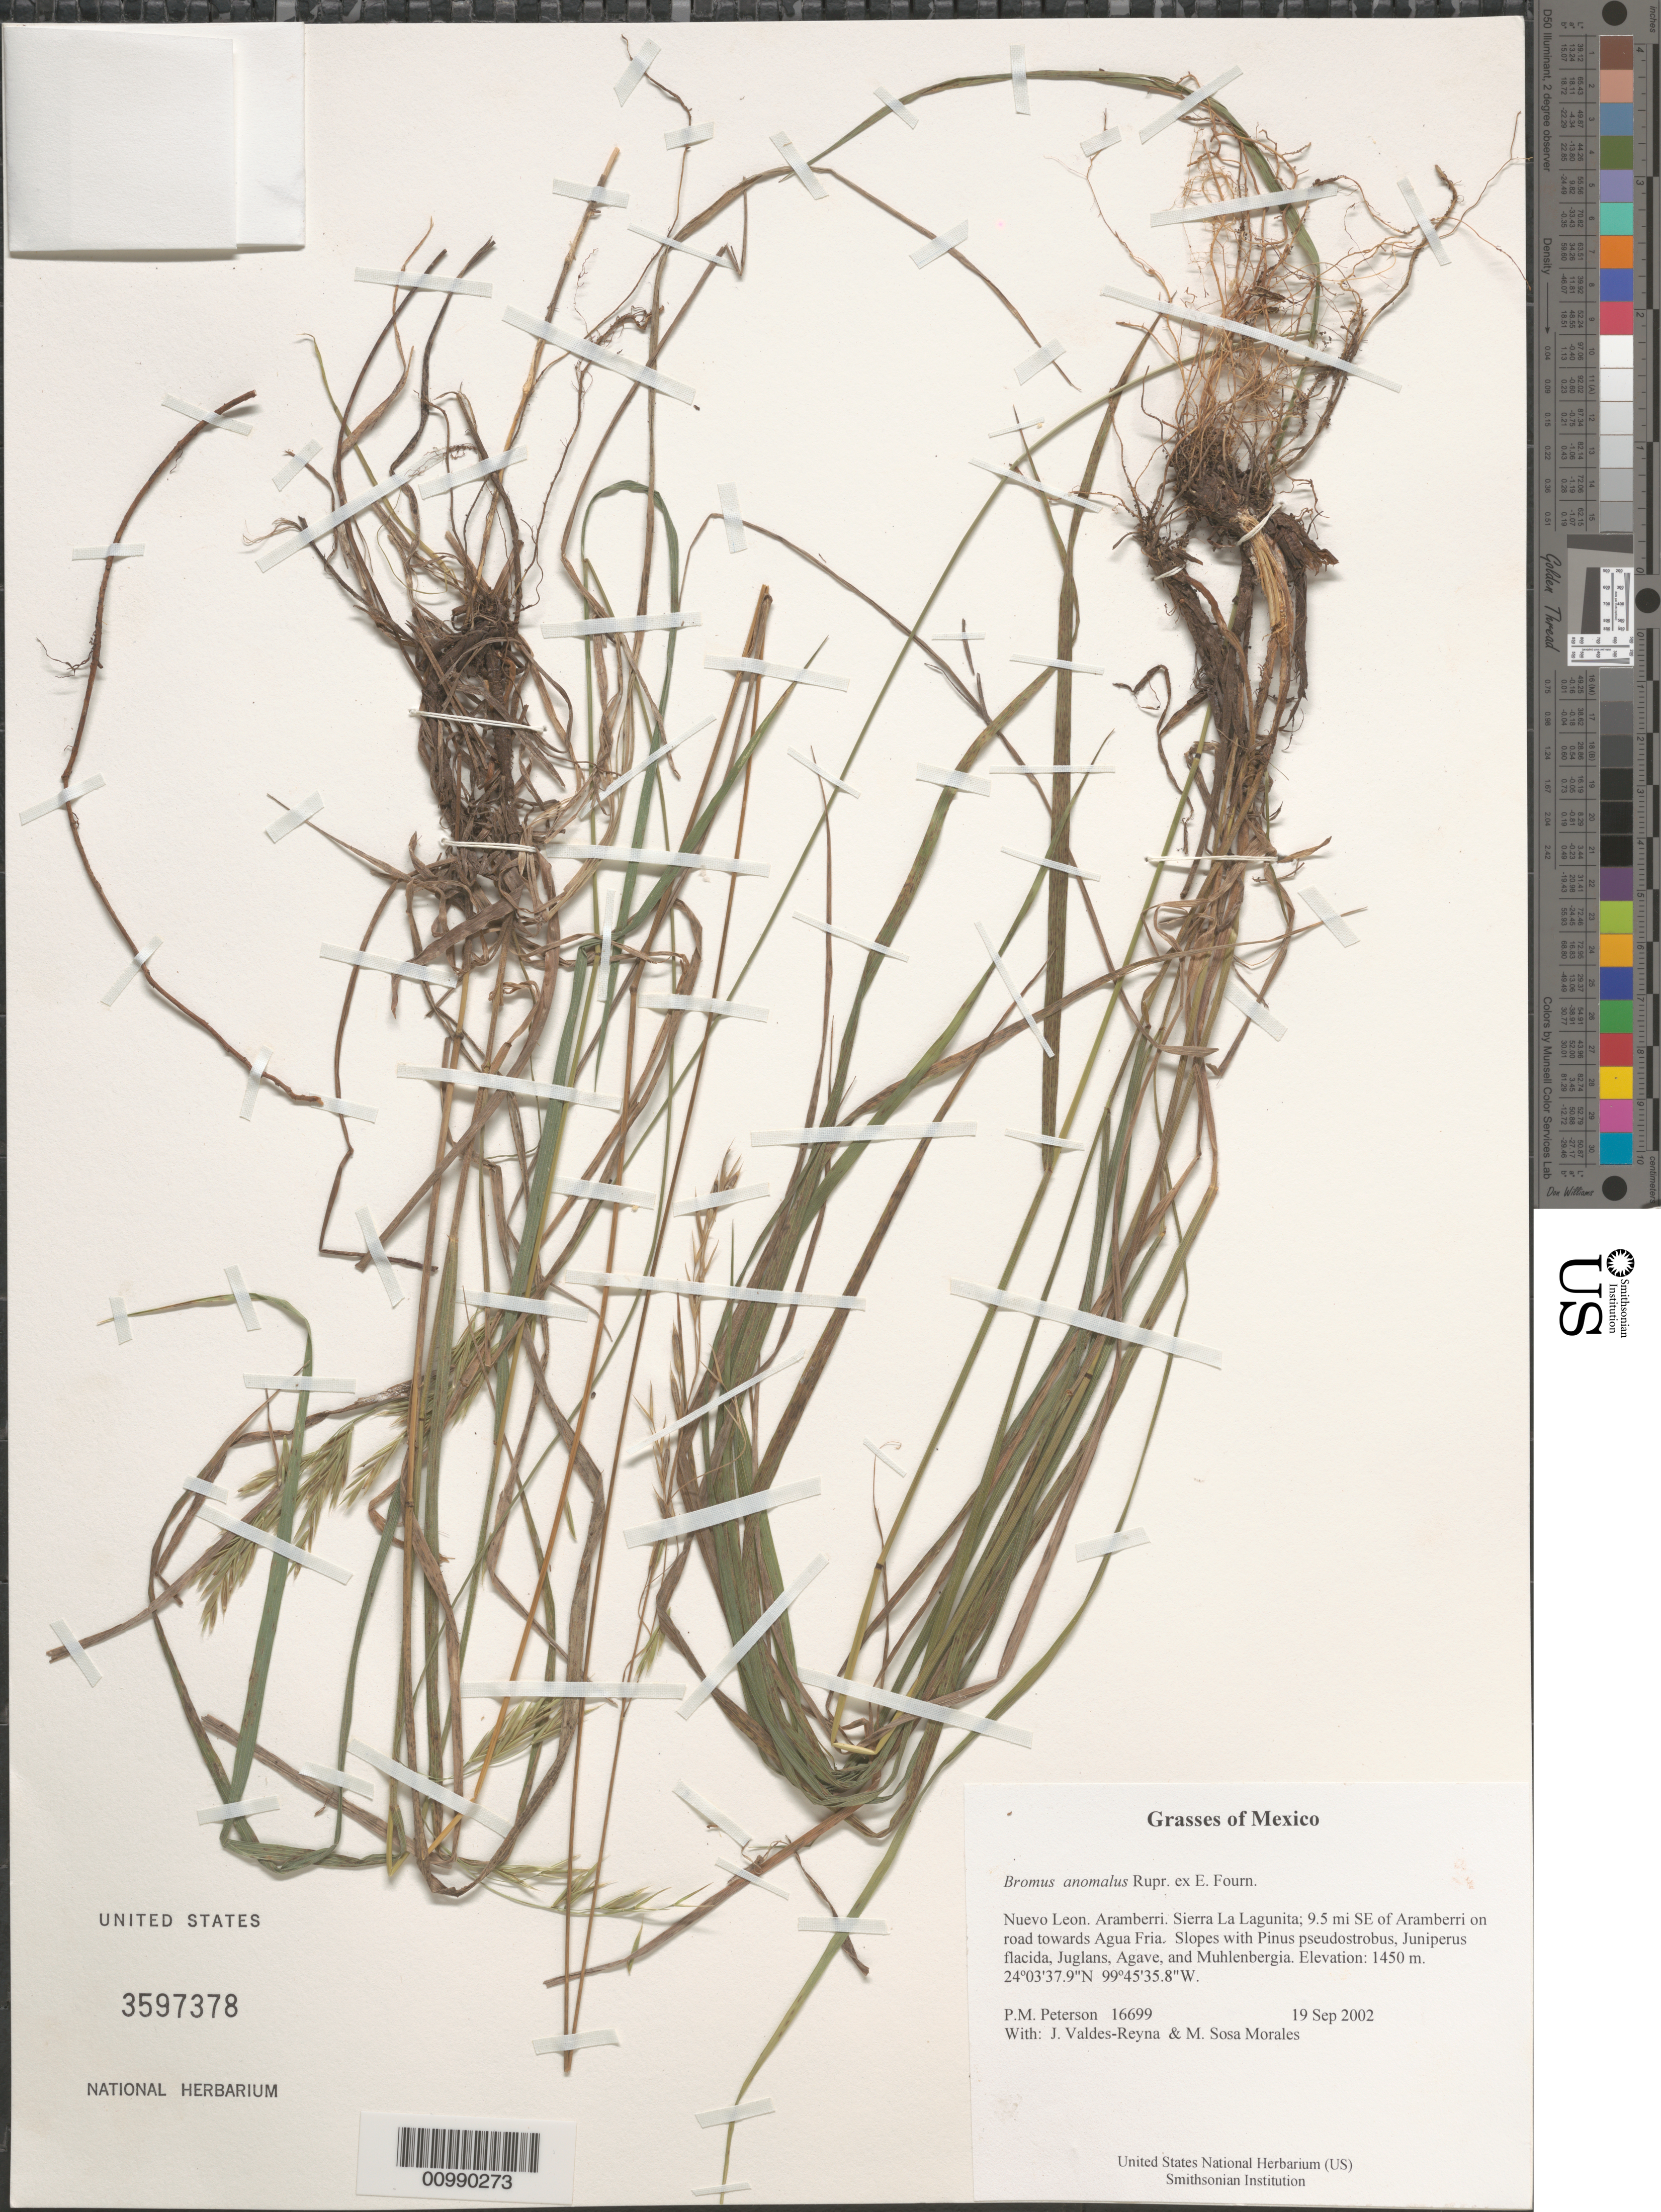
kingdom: Plantae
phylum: Tracheophyta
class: Liliopsida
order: Poales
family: Poaceae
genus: Bromus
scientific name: Bromus anomalus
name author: Rupr. ex E. Fourn.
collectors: P. M. Peterson, J. Valdés-Reyna & M. Sosa Morales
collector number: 16699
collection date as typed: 19 Sep 2002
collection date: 2002-09-19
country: Mexico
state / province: Nuevo León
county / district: Aramberri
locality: Sierra La Lagunita; 9.5 mi SE of Aramberri on road towards Agua Fria. Slopes with Pinus pseudostrobus, Juniperus flacida, Juglans, Agave, and Muhlenbergia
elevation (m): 1450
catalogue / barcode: US 3597378